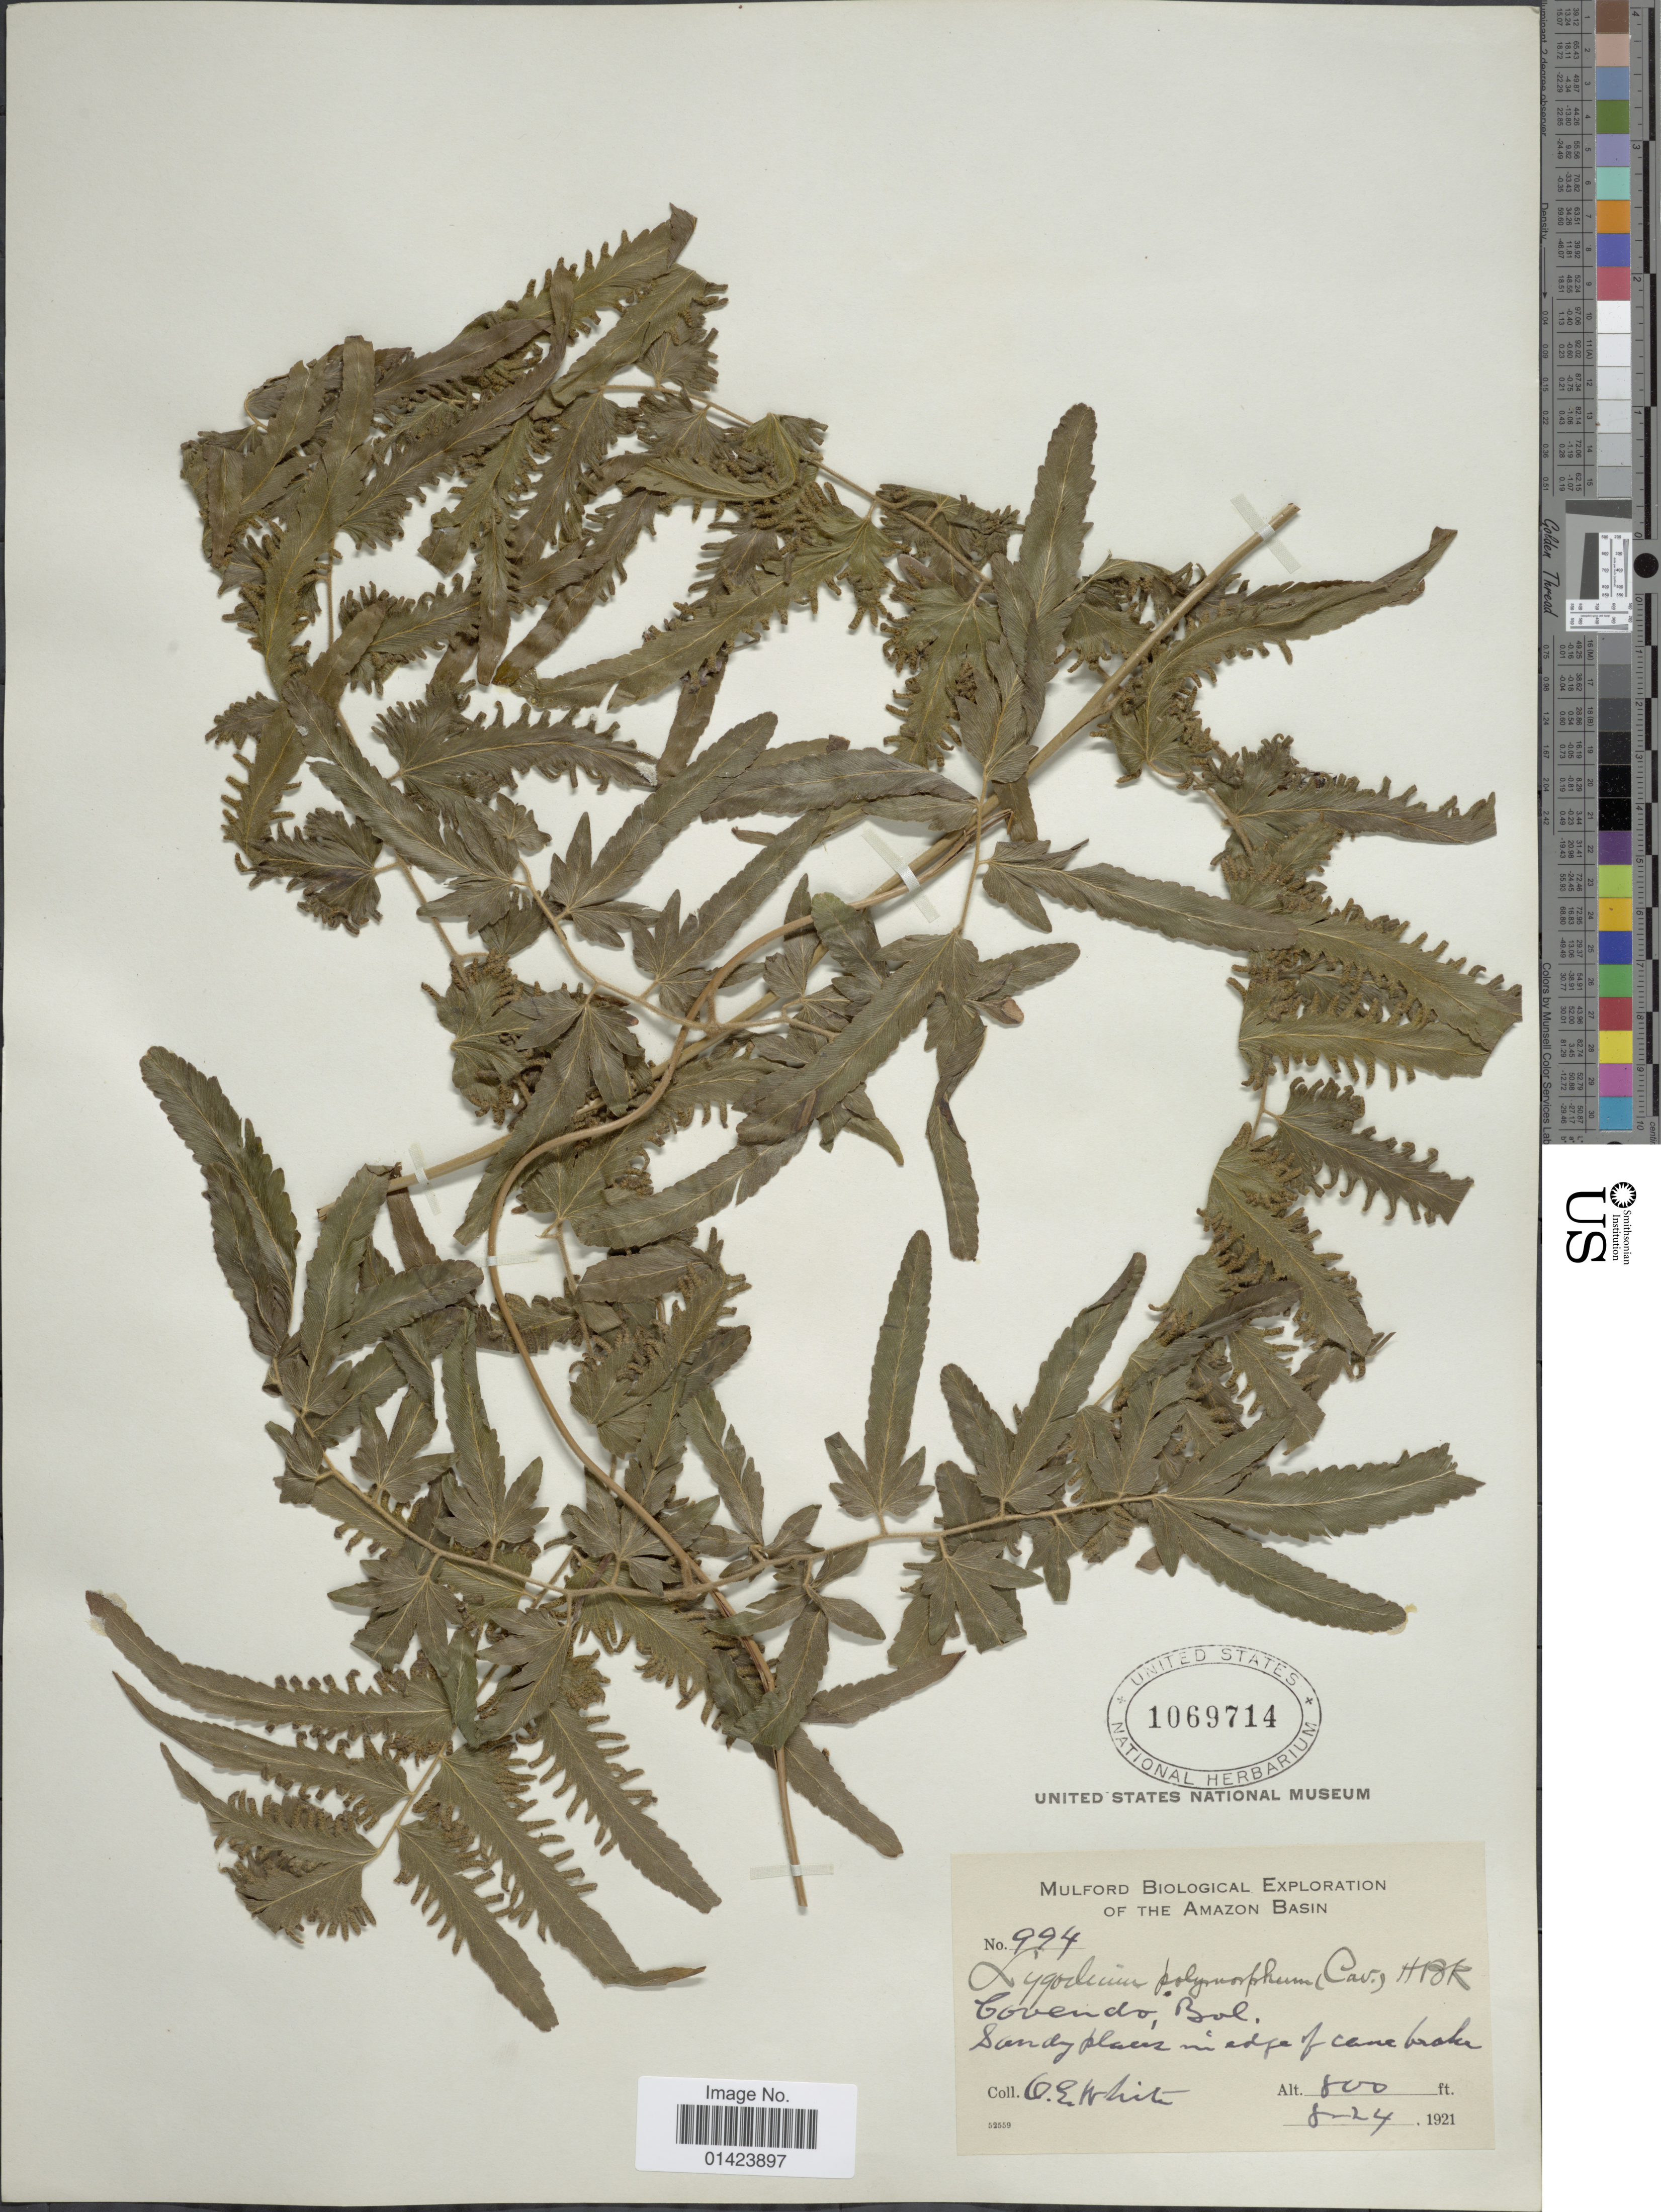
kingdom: Plantae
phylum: Tracheophyta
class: Polypodiopsida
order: Schizaeales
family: Lygodiaceae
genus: Lygodium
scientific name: Lygodium venustum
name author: Sw.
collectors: O. E. White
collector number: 994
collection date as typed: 8-24-1921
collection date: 1921-08-24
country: Bolivia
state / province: La Paz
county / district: Sud Yungas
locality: Covendo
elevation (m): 244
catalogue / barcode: US 1069714